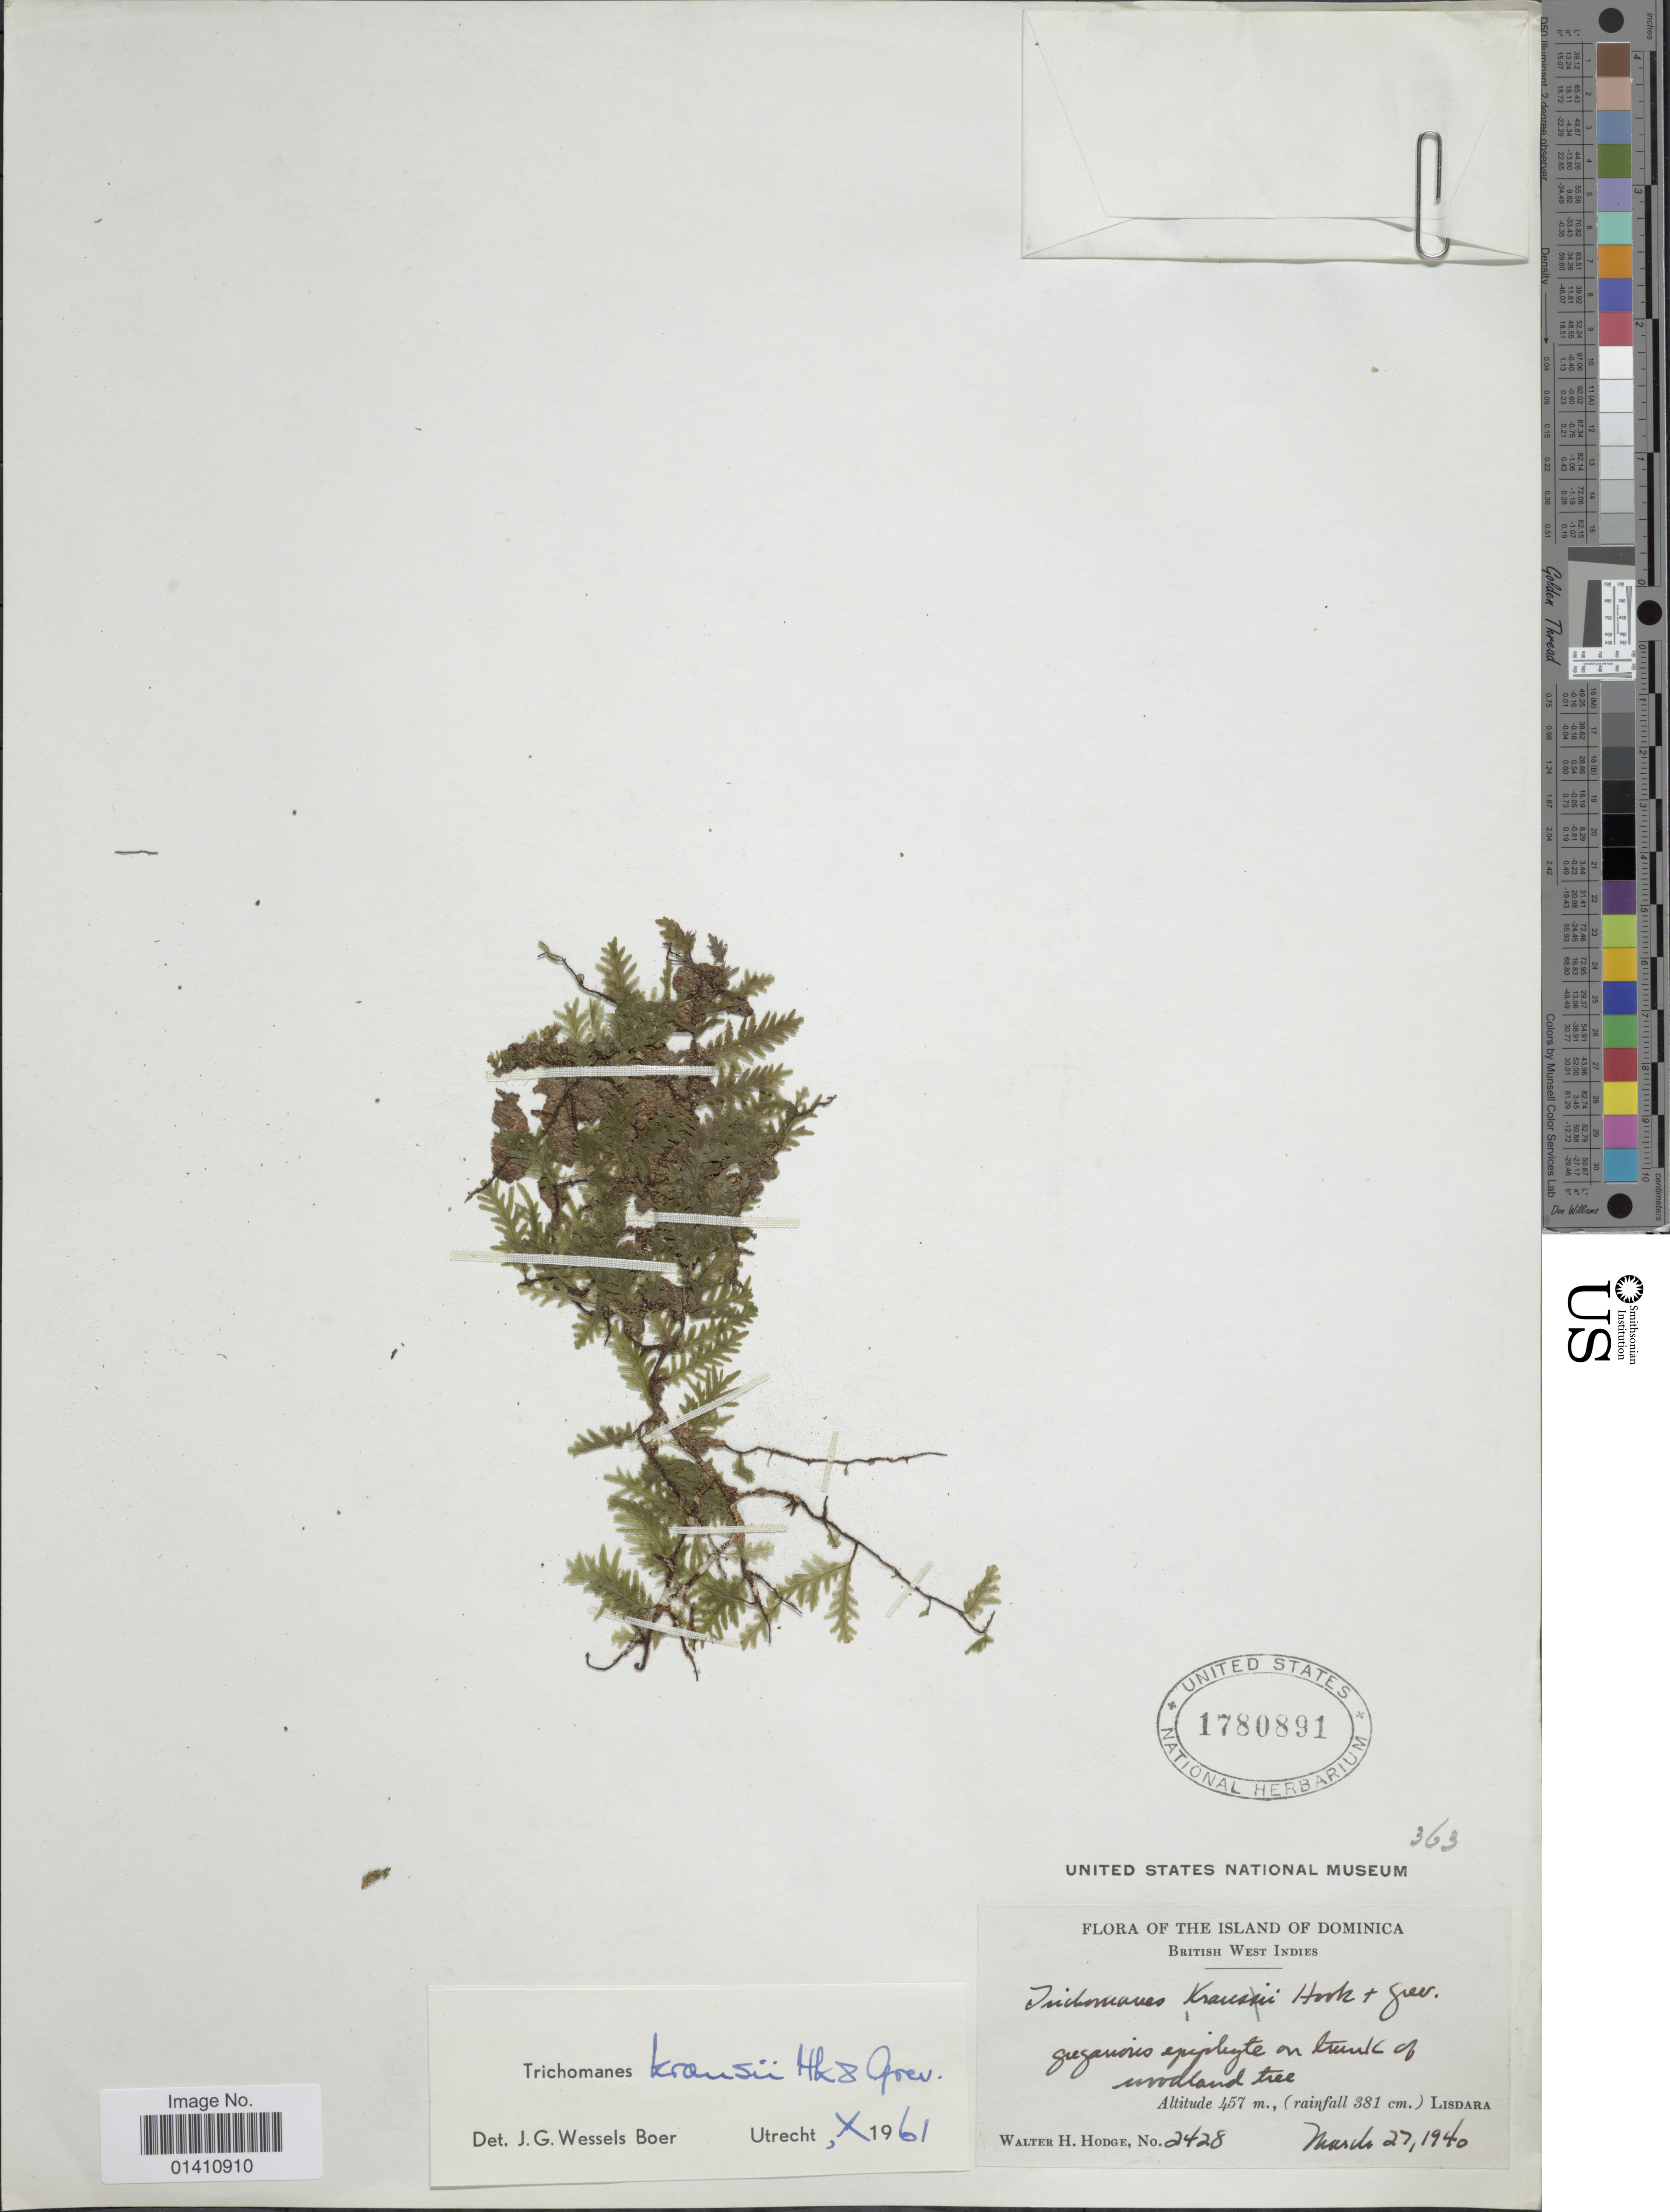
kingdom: Plantae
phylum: Tracheophyta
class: Polypodiopsida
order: Hymenophyllales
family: Hymenophyllaceae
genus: Didymoglossum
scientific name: Didymoglossum kraussii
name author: (Hook. & Grev.) C. Presl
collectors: W. Hodge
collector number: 2428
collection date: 1940-03-27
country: Dominica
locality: British West Indies, Lisdara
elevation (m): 458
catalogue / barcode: US 1780891